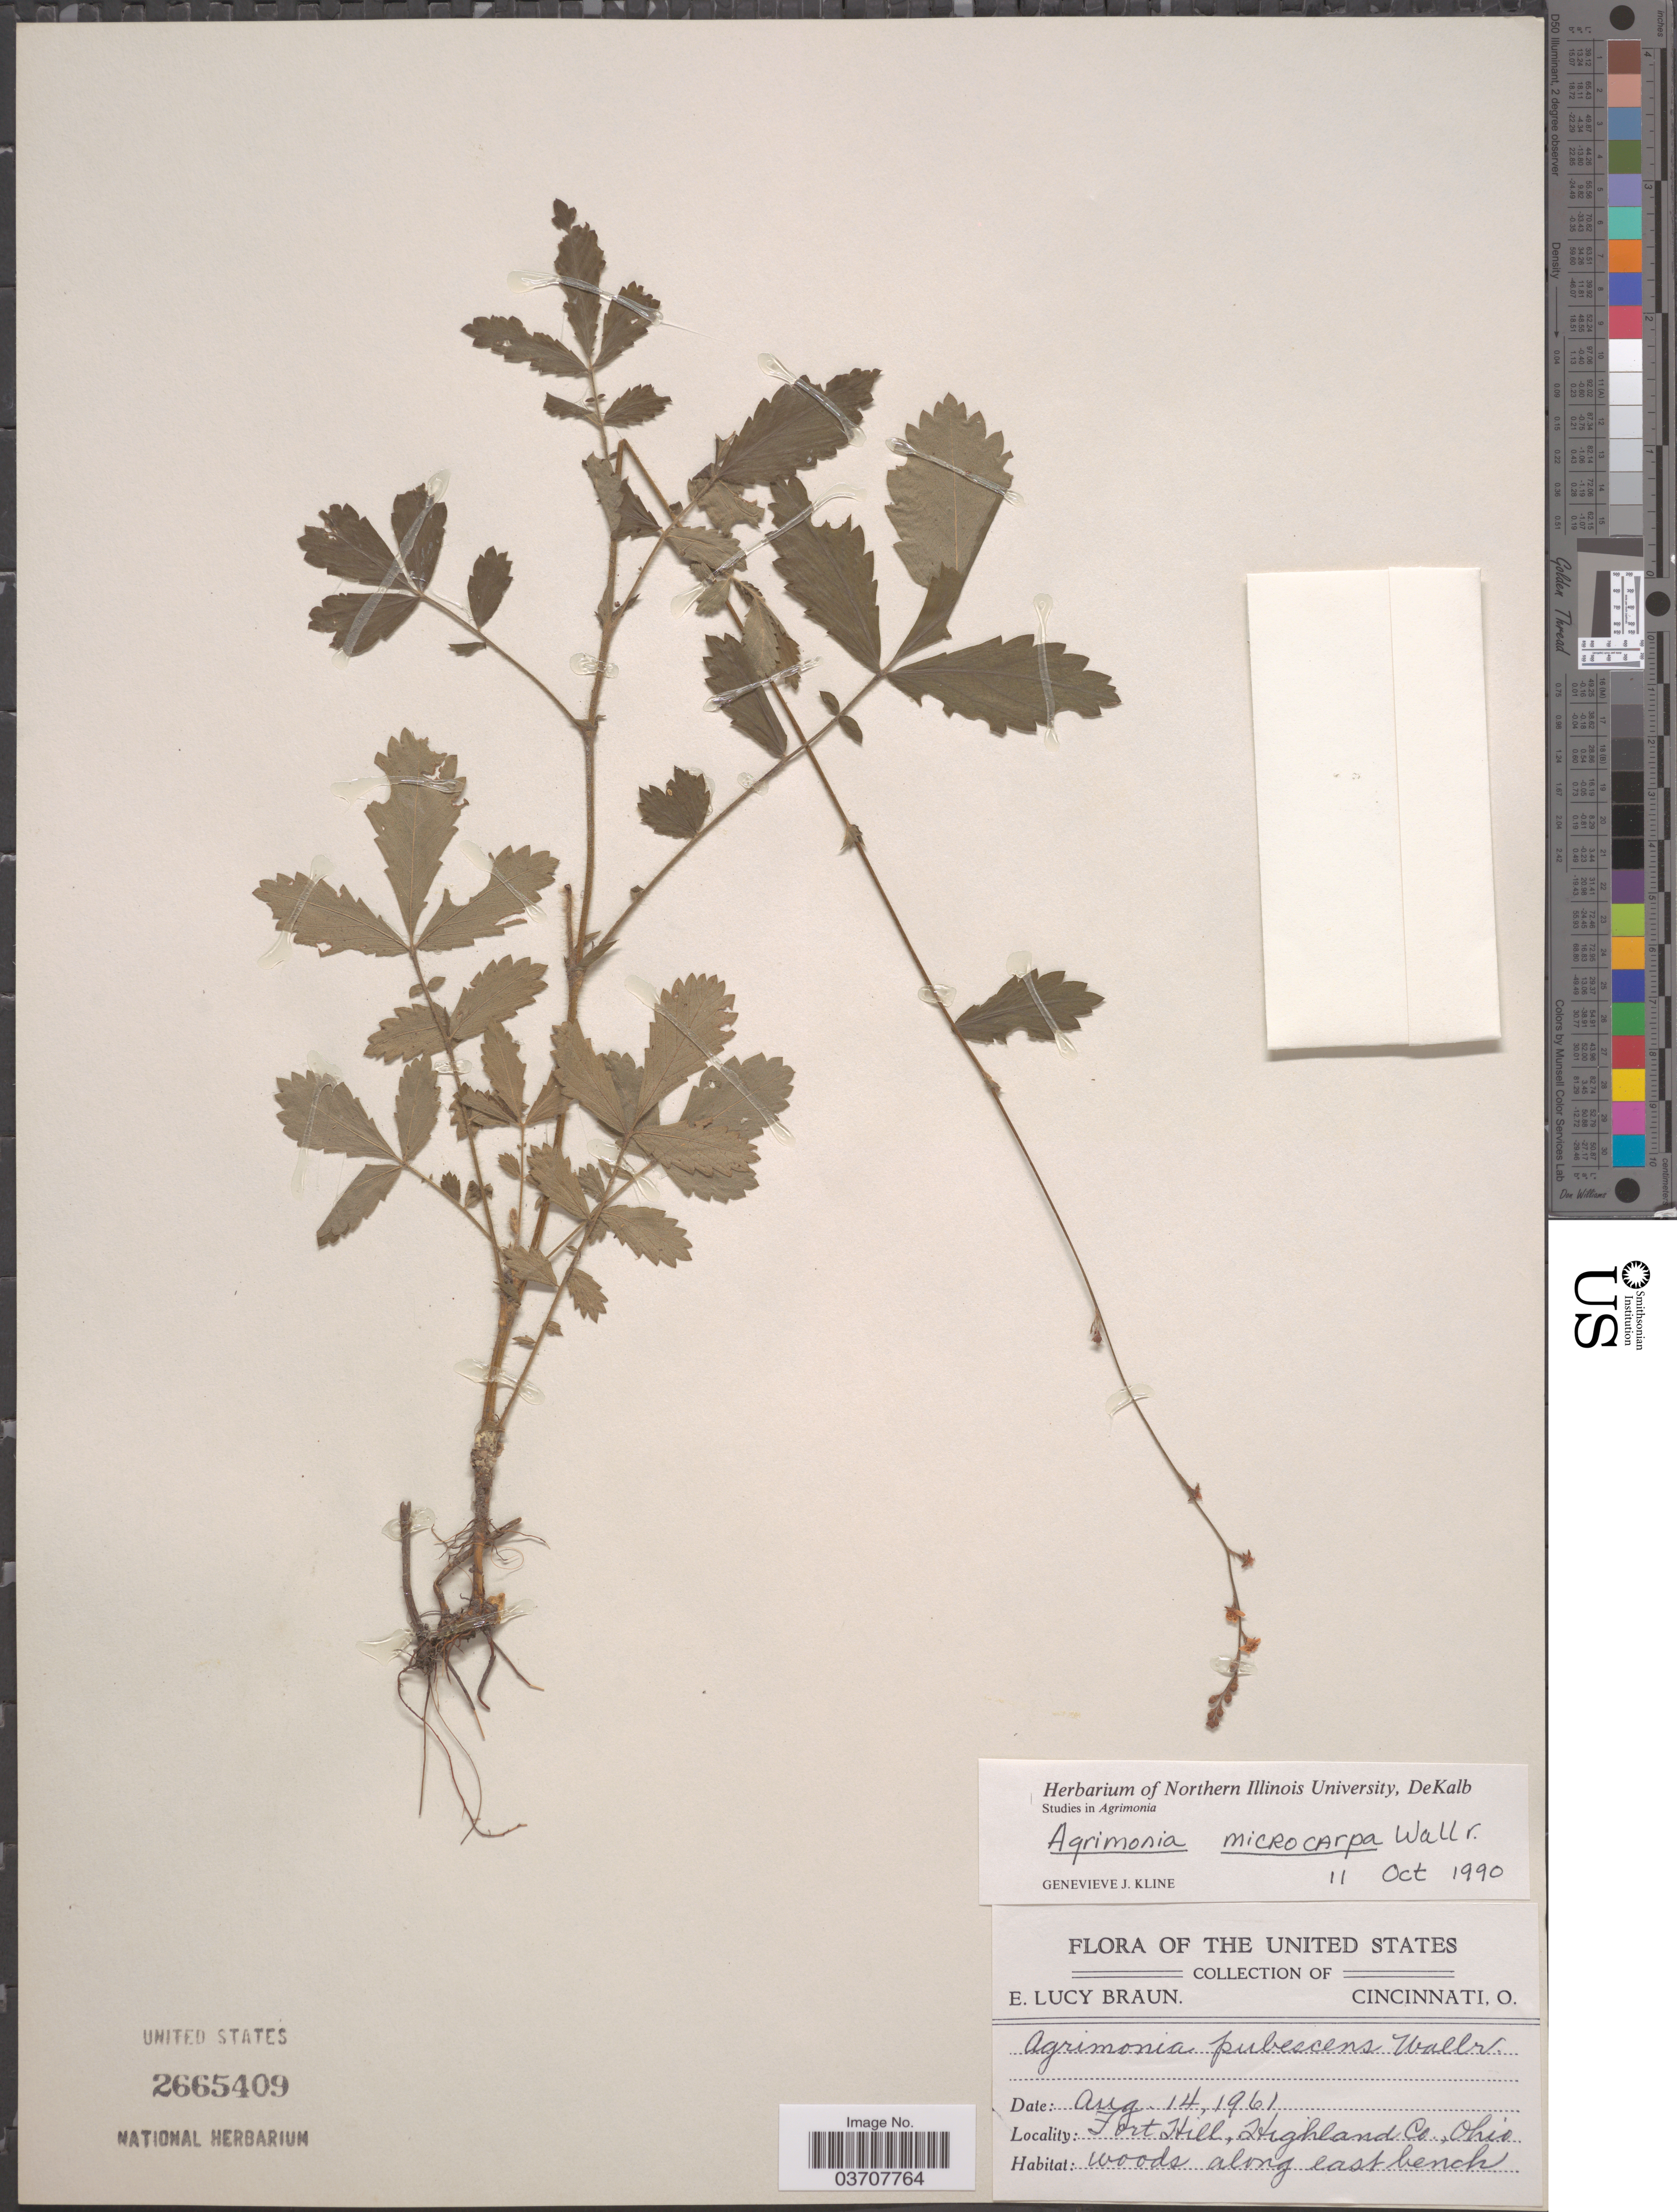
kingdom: Plantae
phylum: Tracheophyta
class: Magnoliopsida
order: Rosales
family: Rosaceae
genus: Agrimonia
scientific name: Agrimonia microcarpa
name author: Wallr.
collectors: E. L. Braun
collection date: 1961-08-14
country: United States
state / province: Ohio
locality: Fort Hill, Highland Co.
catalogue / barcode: US 2665409